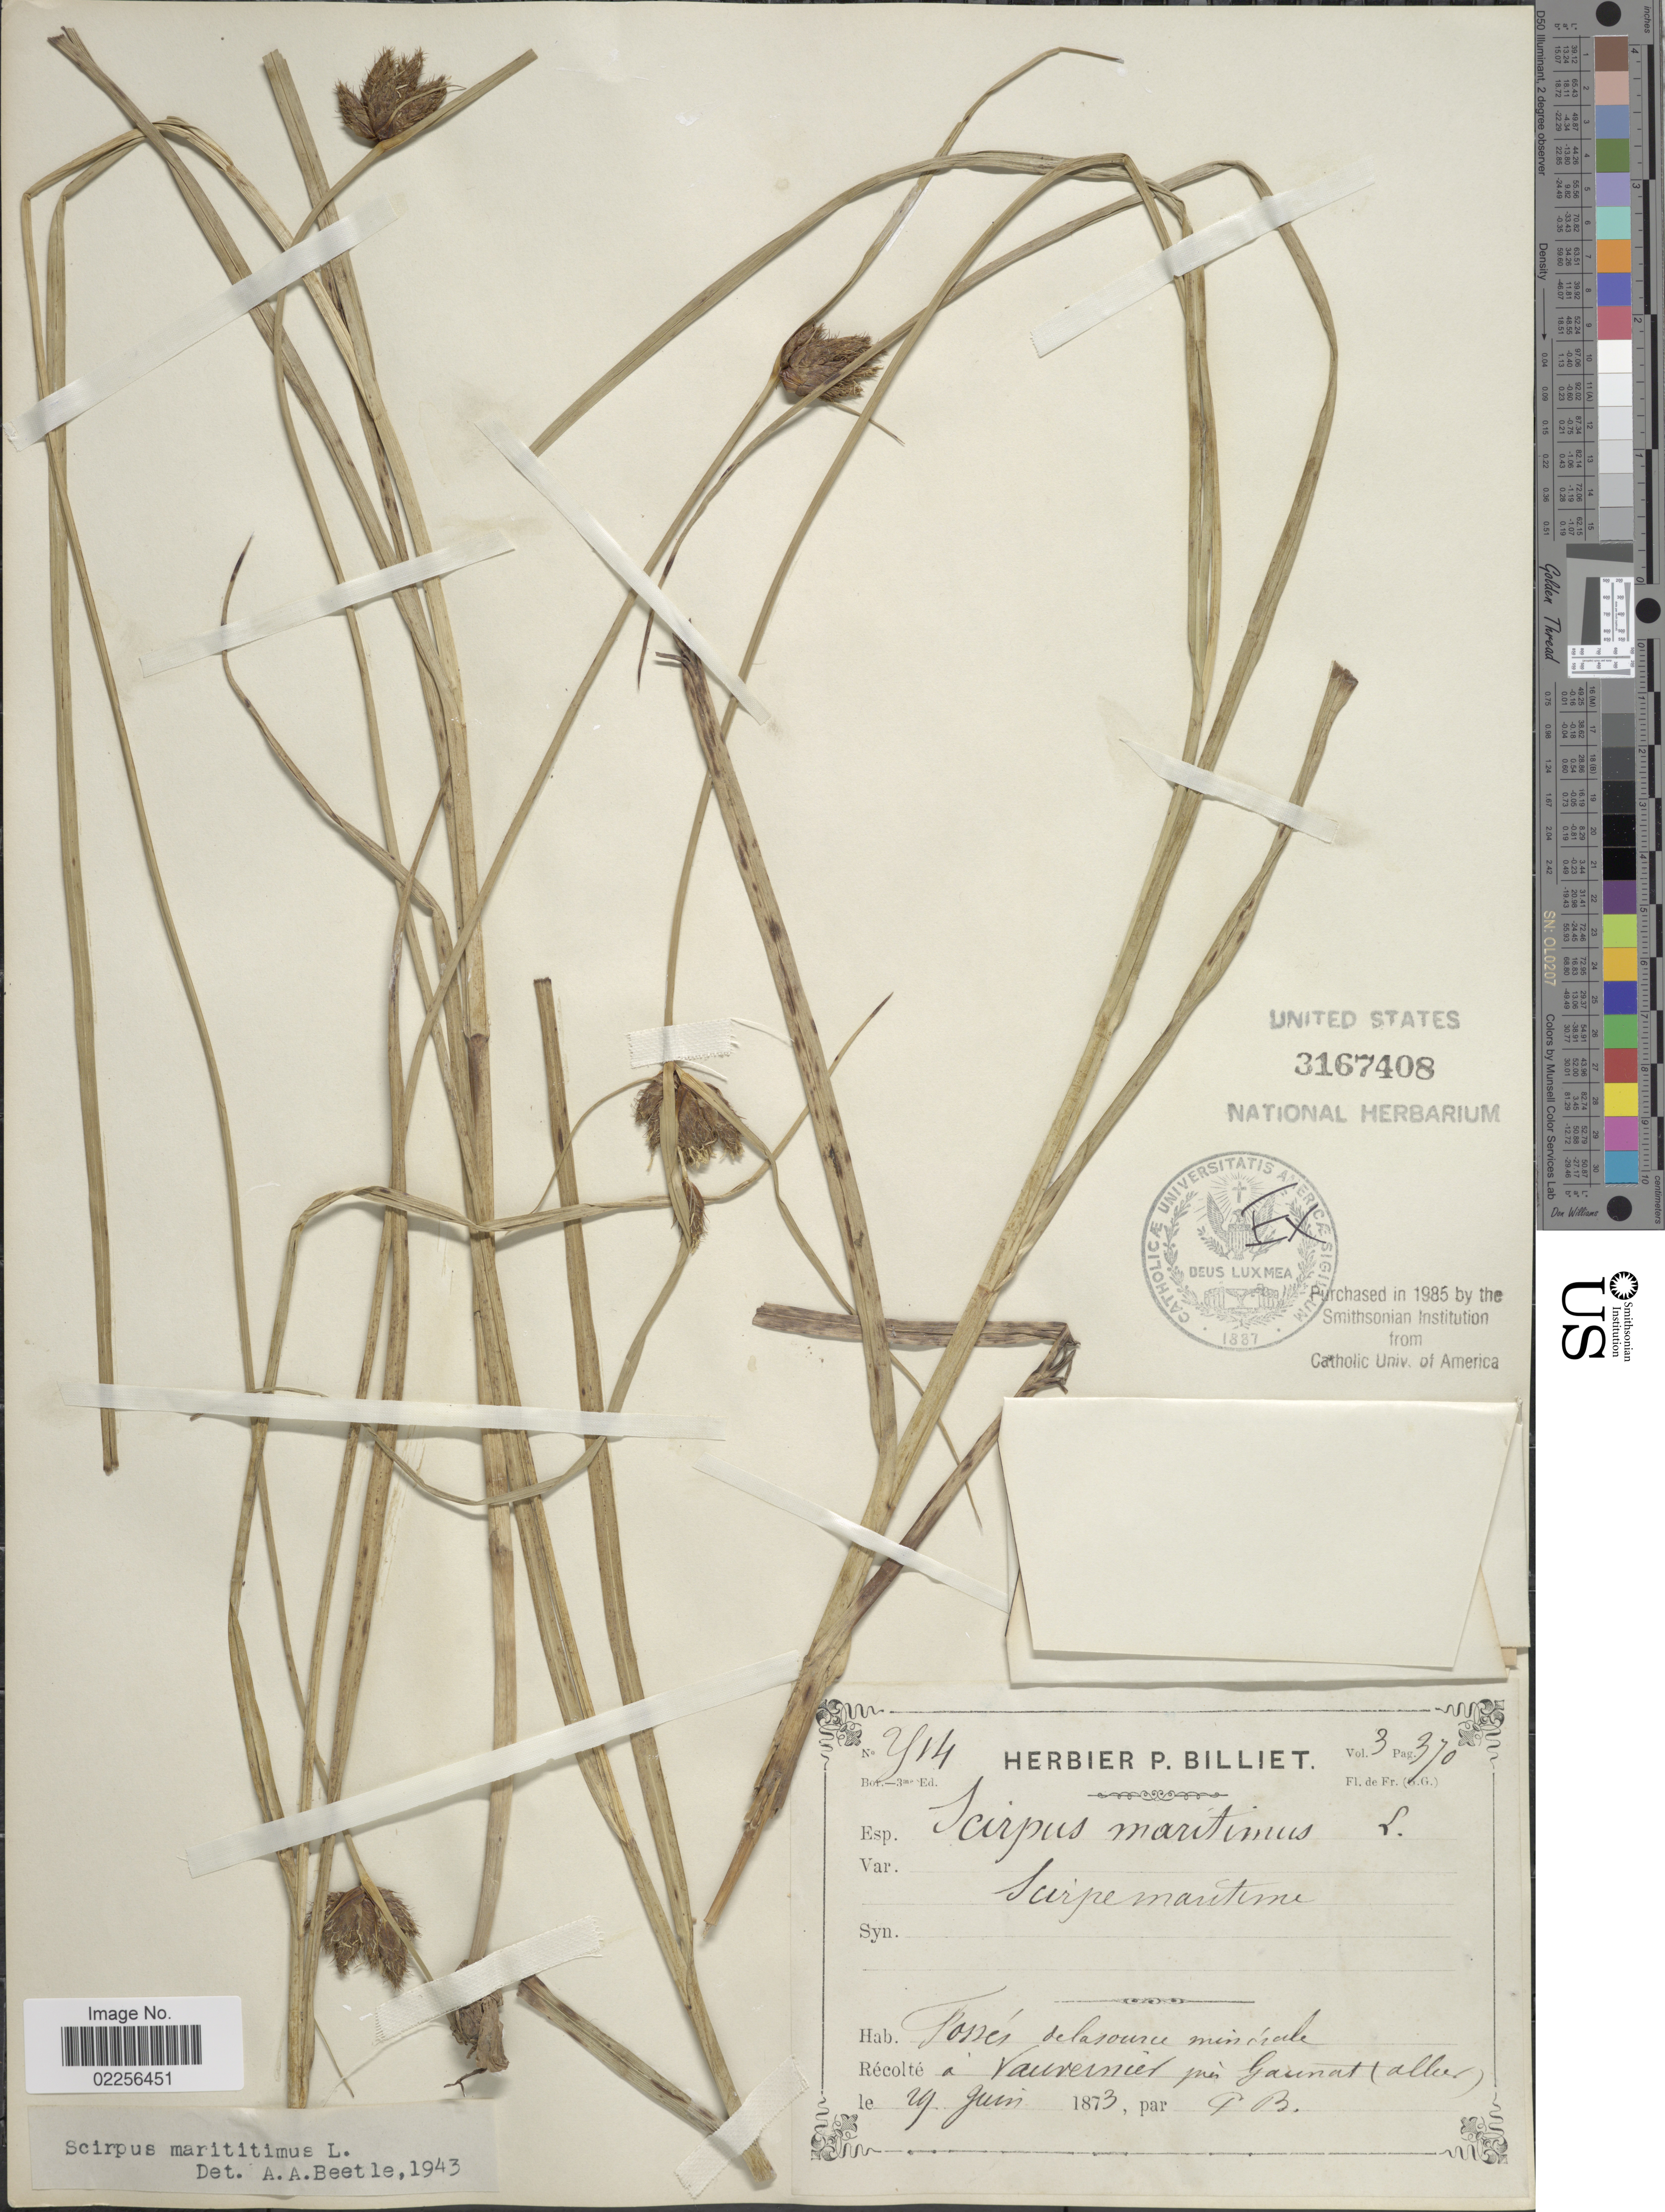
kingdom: Plantae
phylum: Tracheophyta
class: Liliopsida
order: Poales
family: Cyperaceae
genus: Bolboschoenus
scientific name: Bolboschoenus maritimus subsp. maritimus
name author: (L.) Palla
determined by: Strong, Mark T., (BOT), Smithsonian Institution - National Museum of Natural History (UNITED STATES)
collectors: P. Billiet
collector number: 2914*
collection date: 1873-06-29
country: France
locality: A Vauvernier pres Gaunat (Aller) [interpreted]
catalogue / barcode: US 3167408